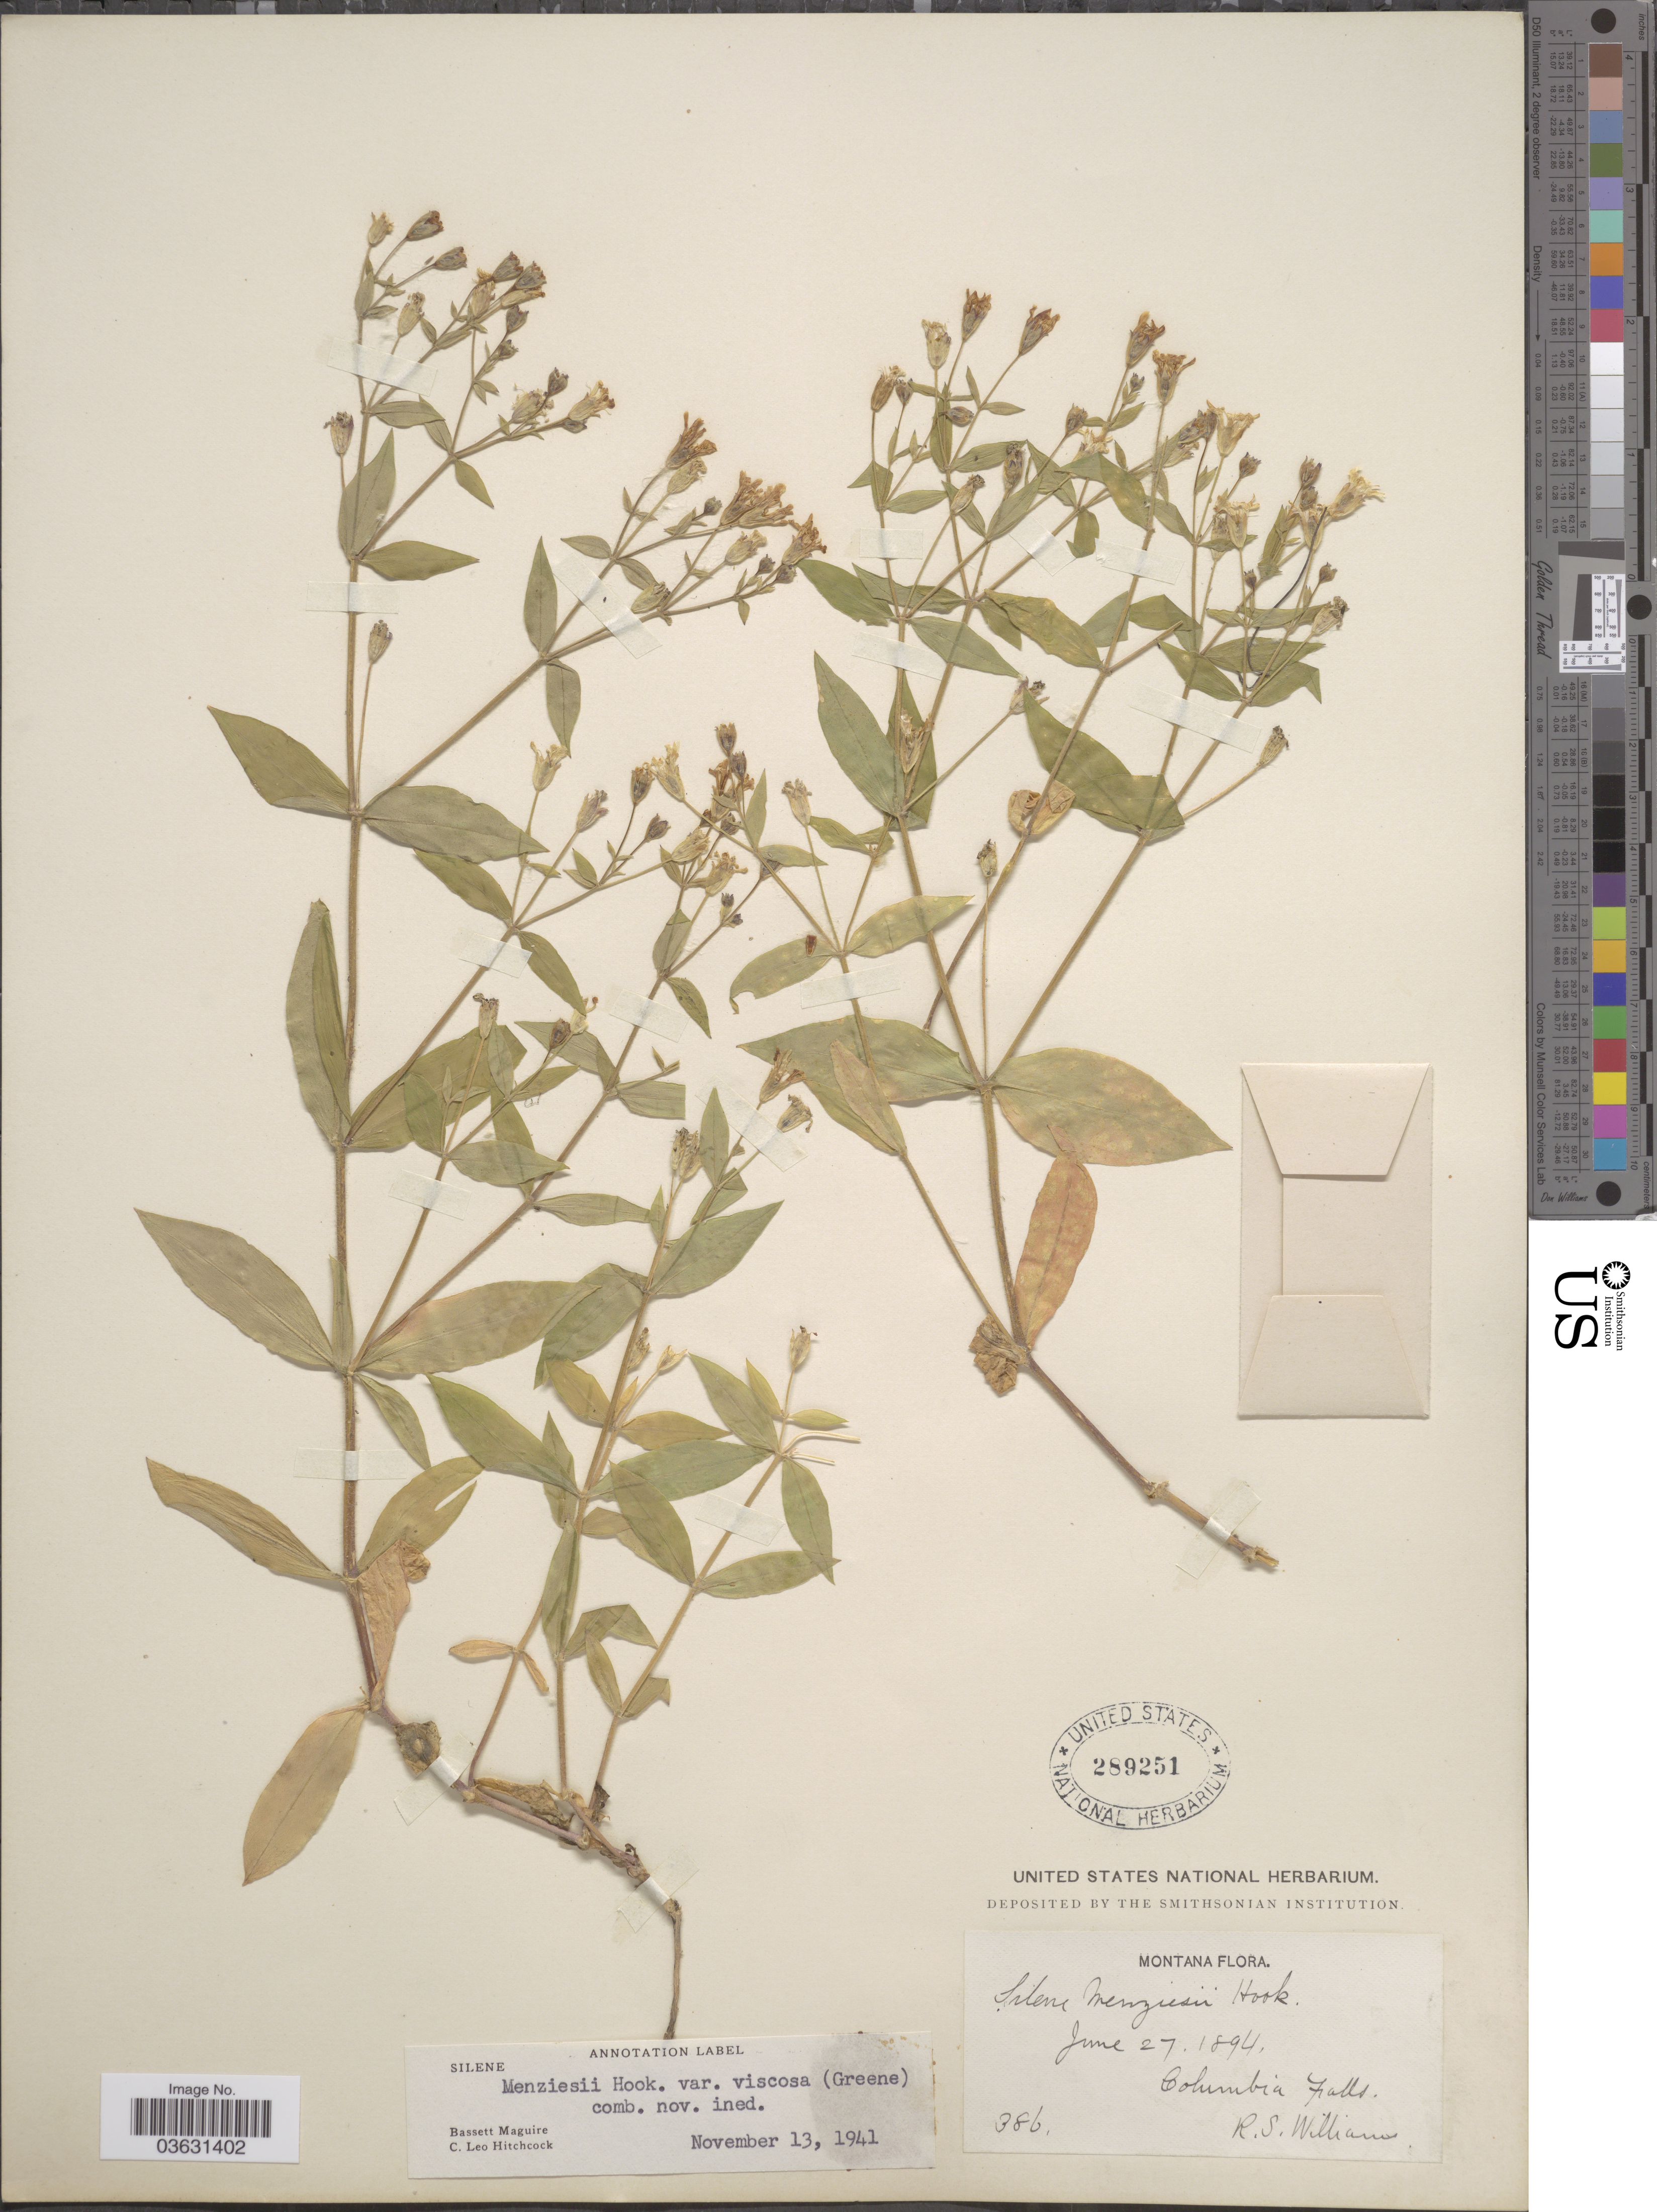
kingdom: Plantae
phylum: Tracheophyta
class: Magnoliopsida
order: Caryophyllales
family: Caryophyllaceae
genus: Silene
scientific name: Silene menziesii var. viscosa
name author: (Greene) C.L. Hitchc. & Maguire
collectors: R. S. Williams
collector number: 386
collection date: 1894-06-27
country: United States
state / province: Montana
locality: Columbia Falls.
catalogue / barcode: US 289251